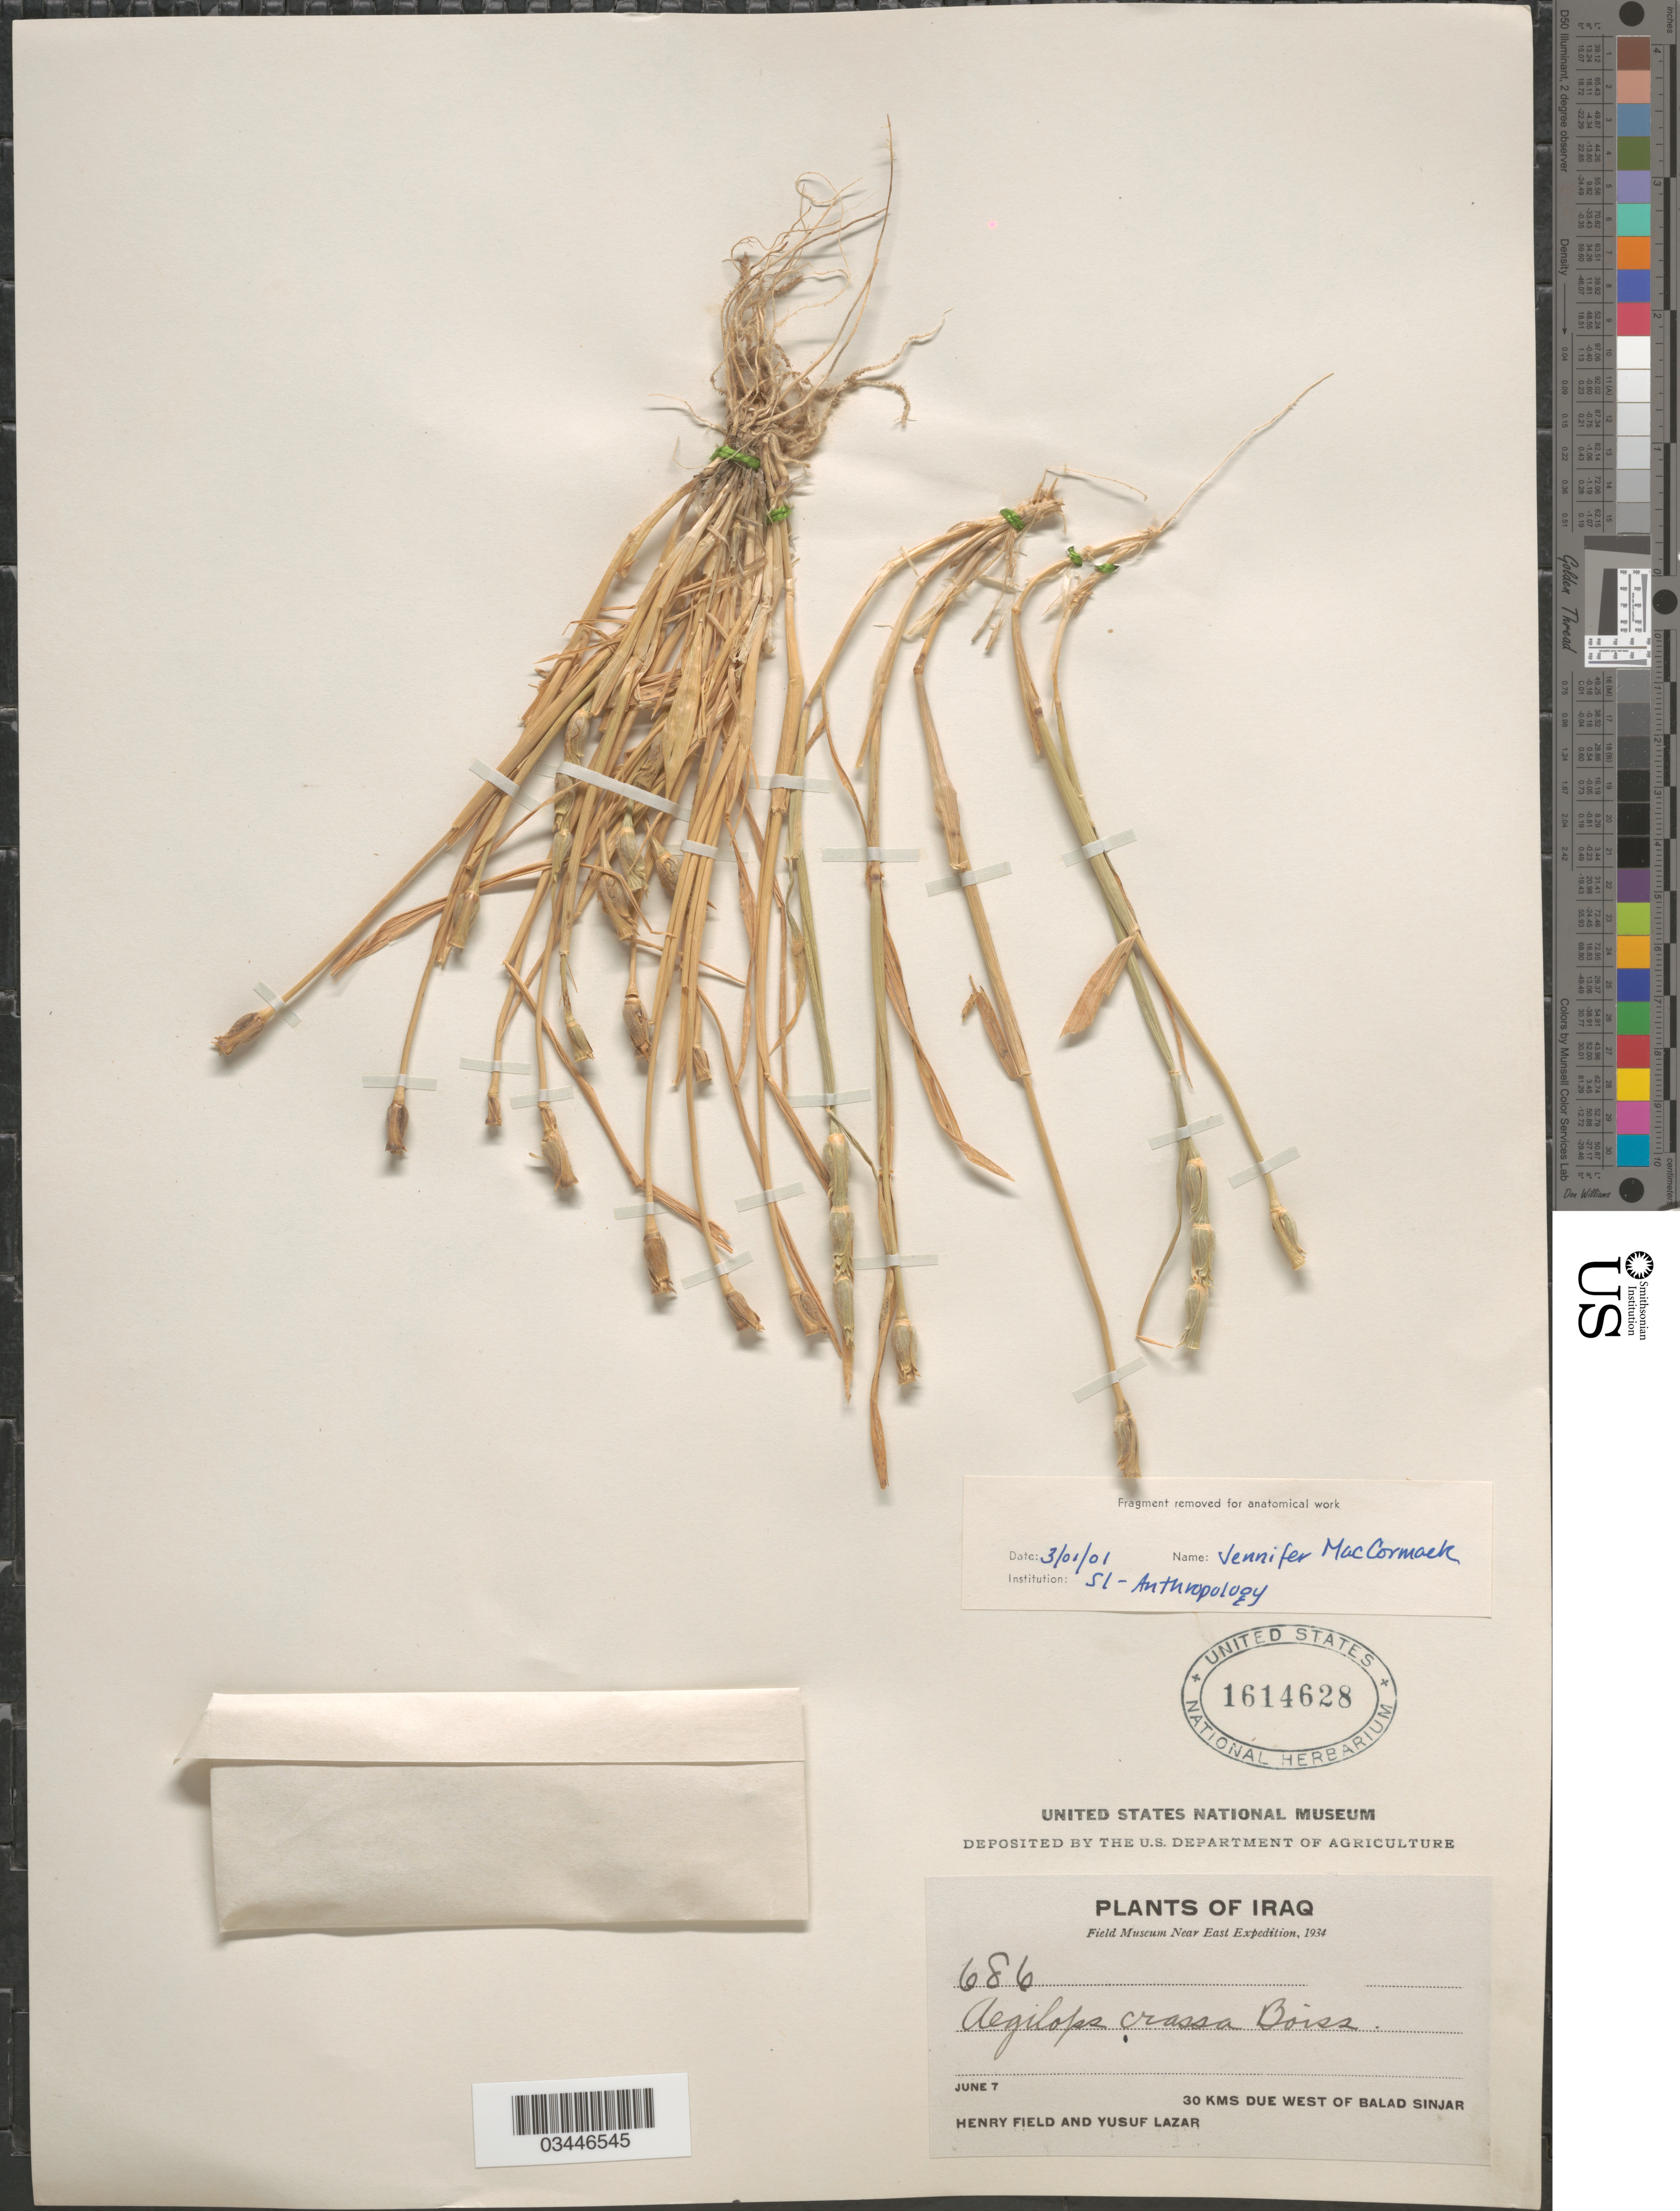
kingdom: Plantae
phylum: Tracheophyta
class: Liliopsida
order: Poales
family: Poaceae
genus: Aegilops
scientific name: Aegilops crassa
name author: Boiss.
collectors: H. Field & Y. Lazar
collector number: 686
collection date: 1934-06-07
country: Iraq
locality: Field Museum Near East Expedition, 1934. 30 kms due west of Balad Sinjar.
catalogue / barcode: US 1614628